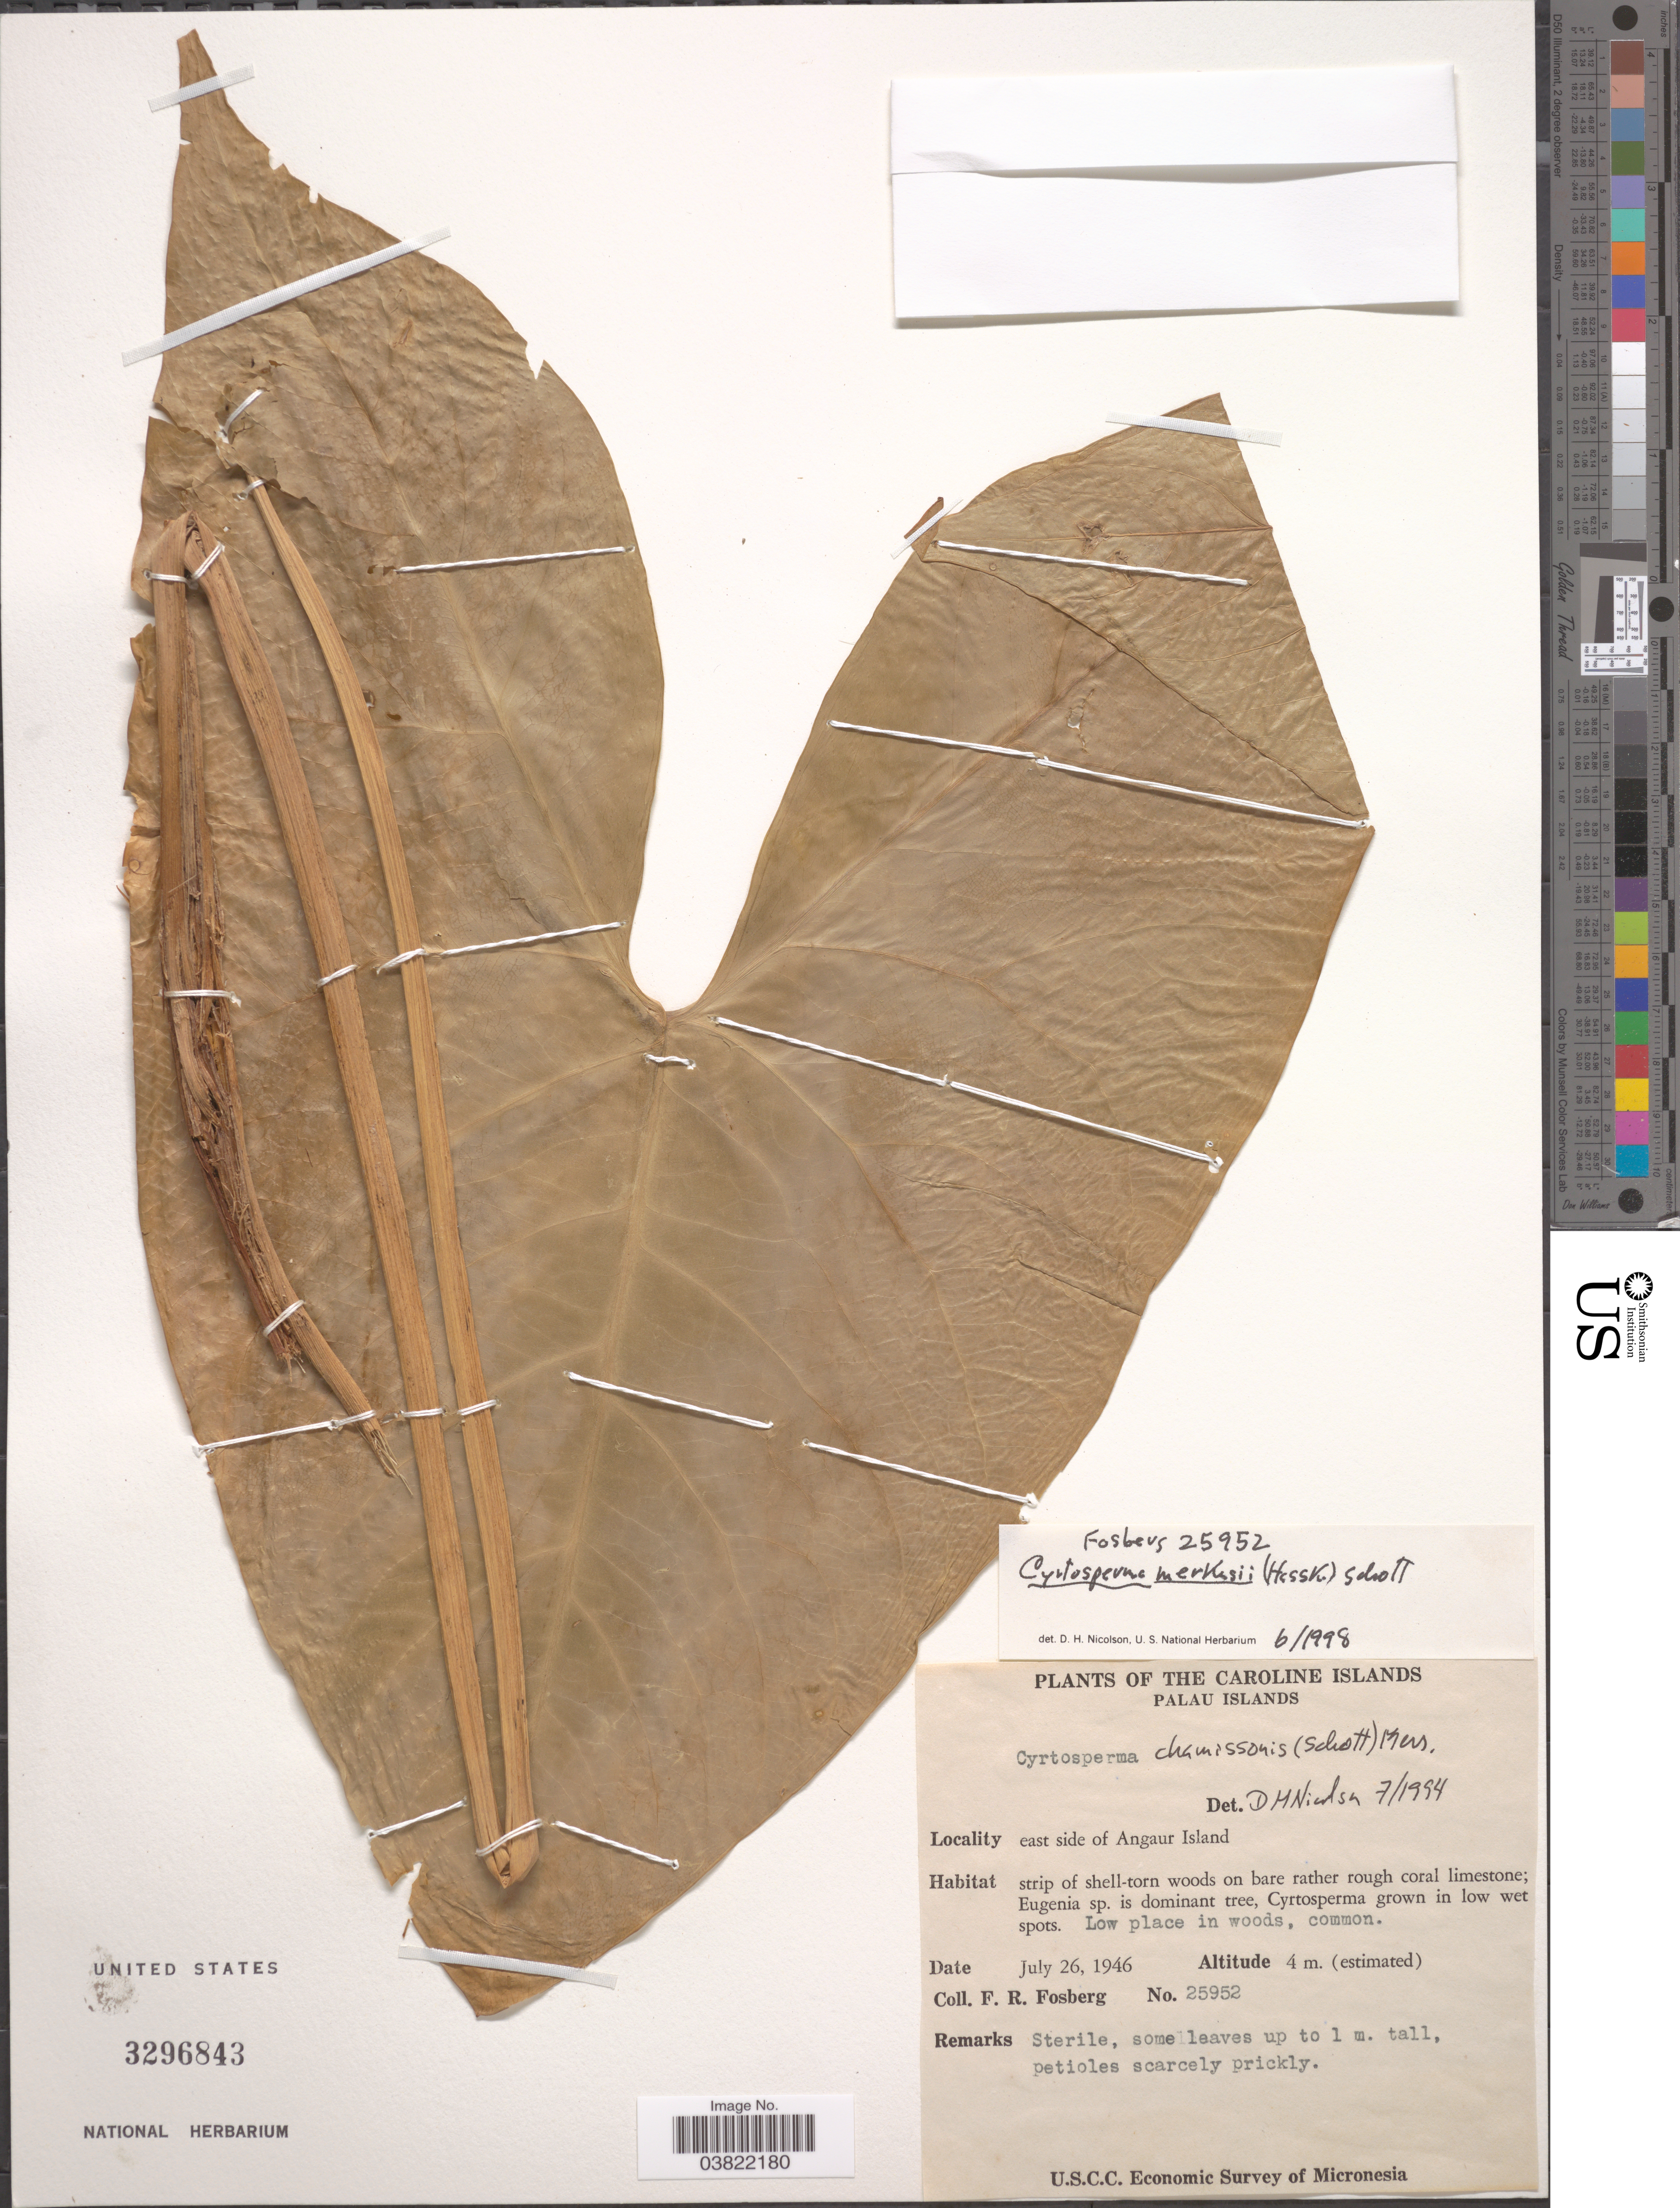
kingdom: Plantae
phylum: Tracheophyta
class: Liliopsida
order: Alismatales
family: Araceae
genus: Cyrtosperma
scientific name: Cyrtosperma merkusii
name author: (Hassk.) Schott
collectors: F. R. Fosberg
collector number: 25952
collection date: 1946-07-26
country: Palau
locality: The Caroline Islands. Palau Islands. East side of Angaur Island.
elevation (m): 4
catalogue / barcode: US 3296843